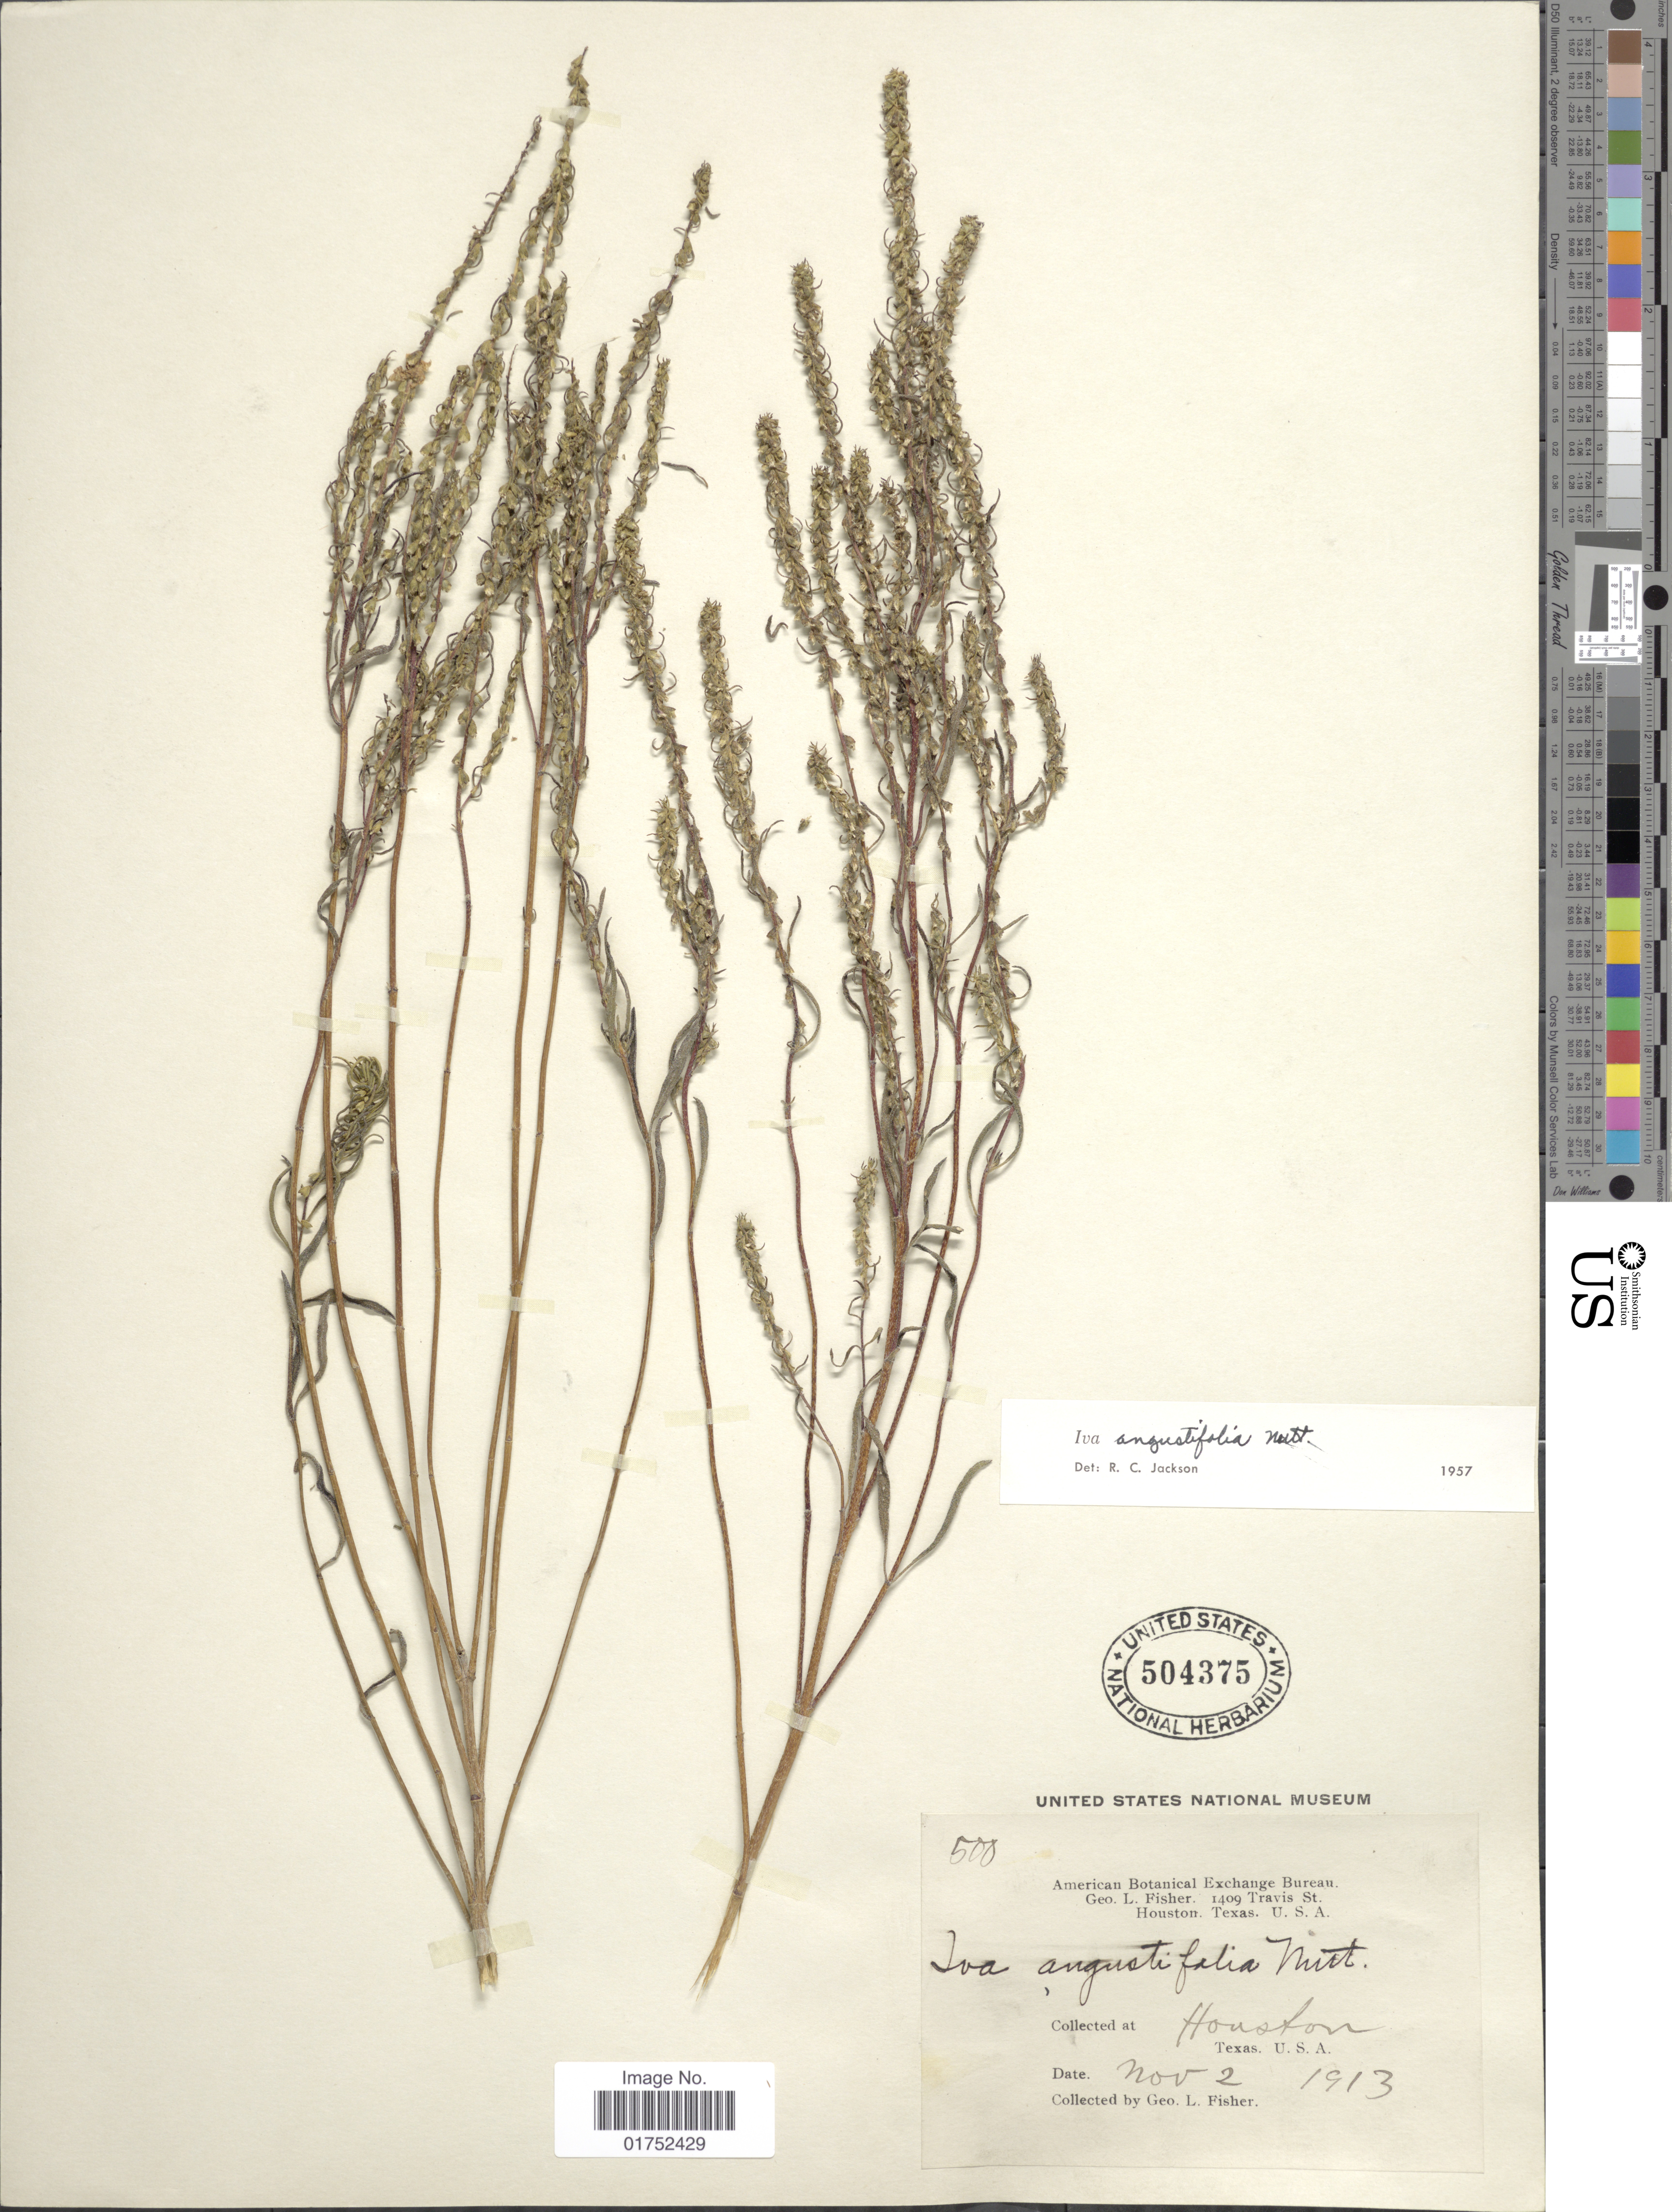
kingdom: Plantae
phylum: Tracheophyta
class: Magnoliopsida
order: Asterales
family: Asteraceae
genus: Iva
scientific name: Iva angustifolia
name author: Nutt.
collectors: G. L. Fisher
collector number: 500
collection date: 1913-11-02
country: United States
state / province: Texas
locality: Houston, U.S.A.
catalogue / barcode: US 504375